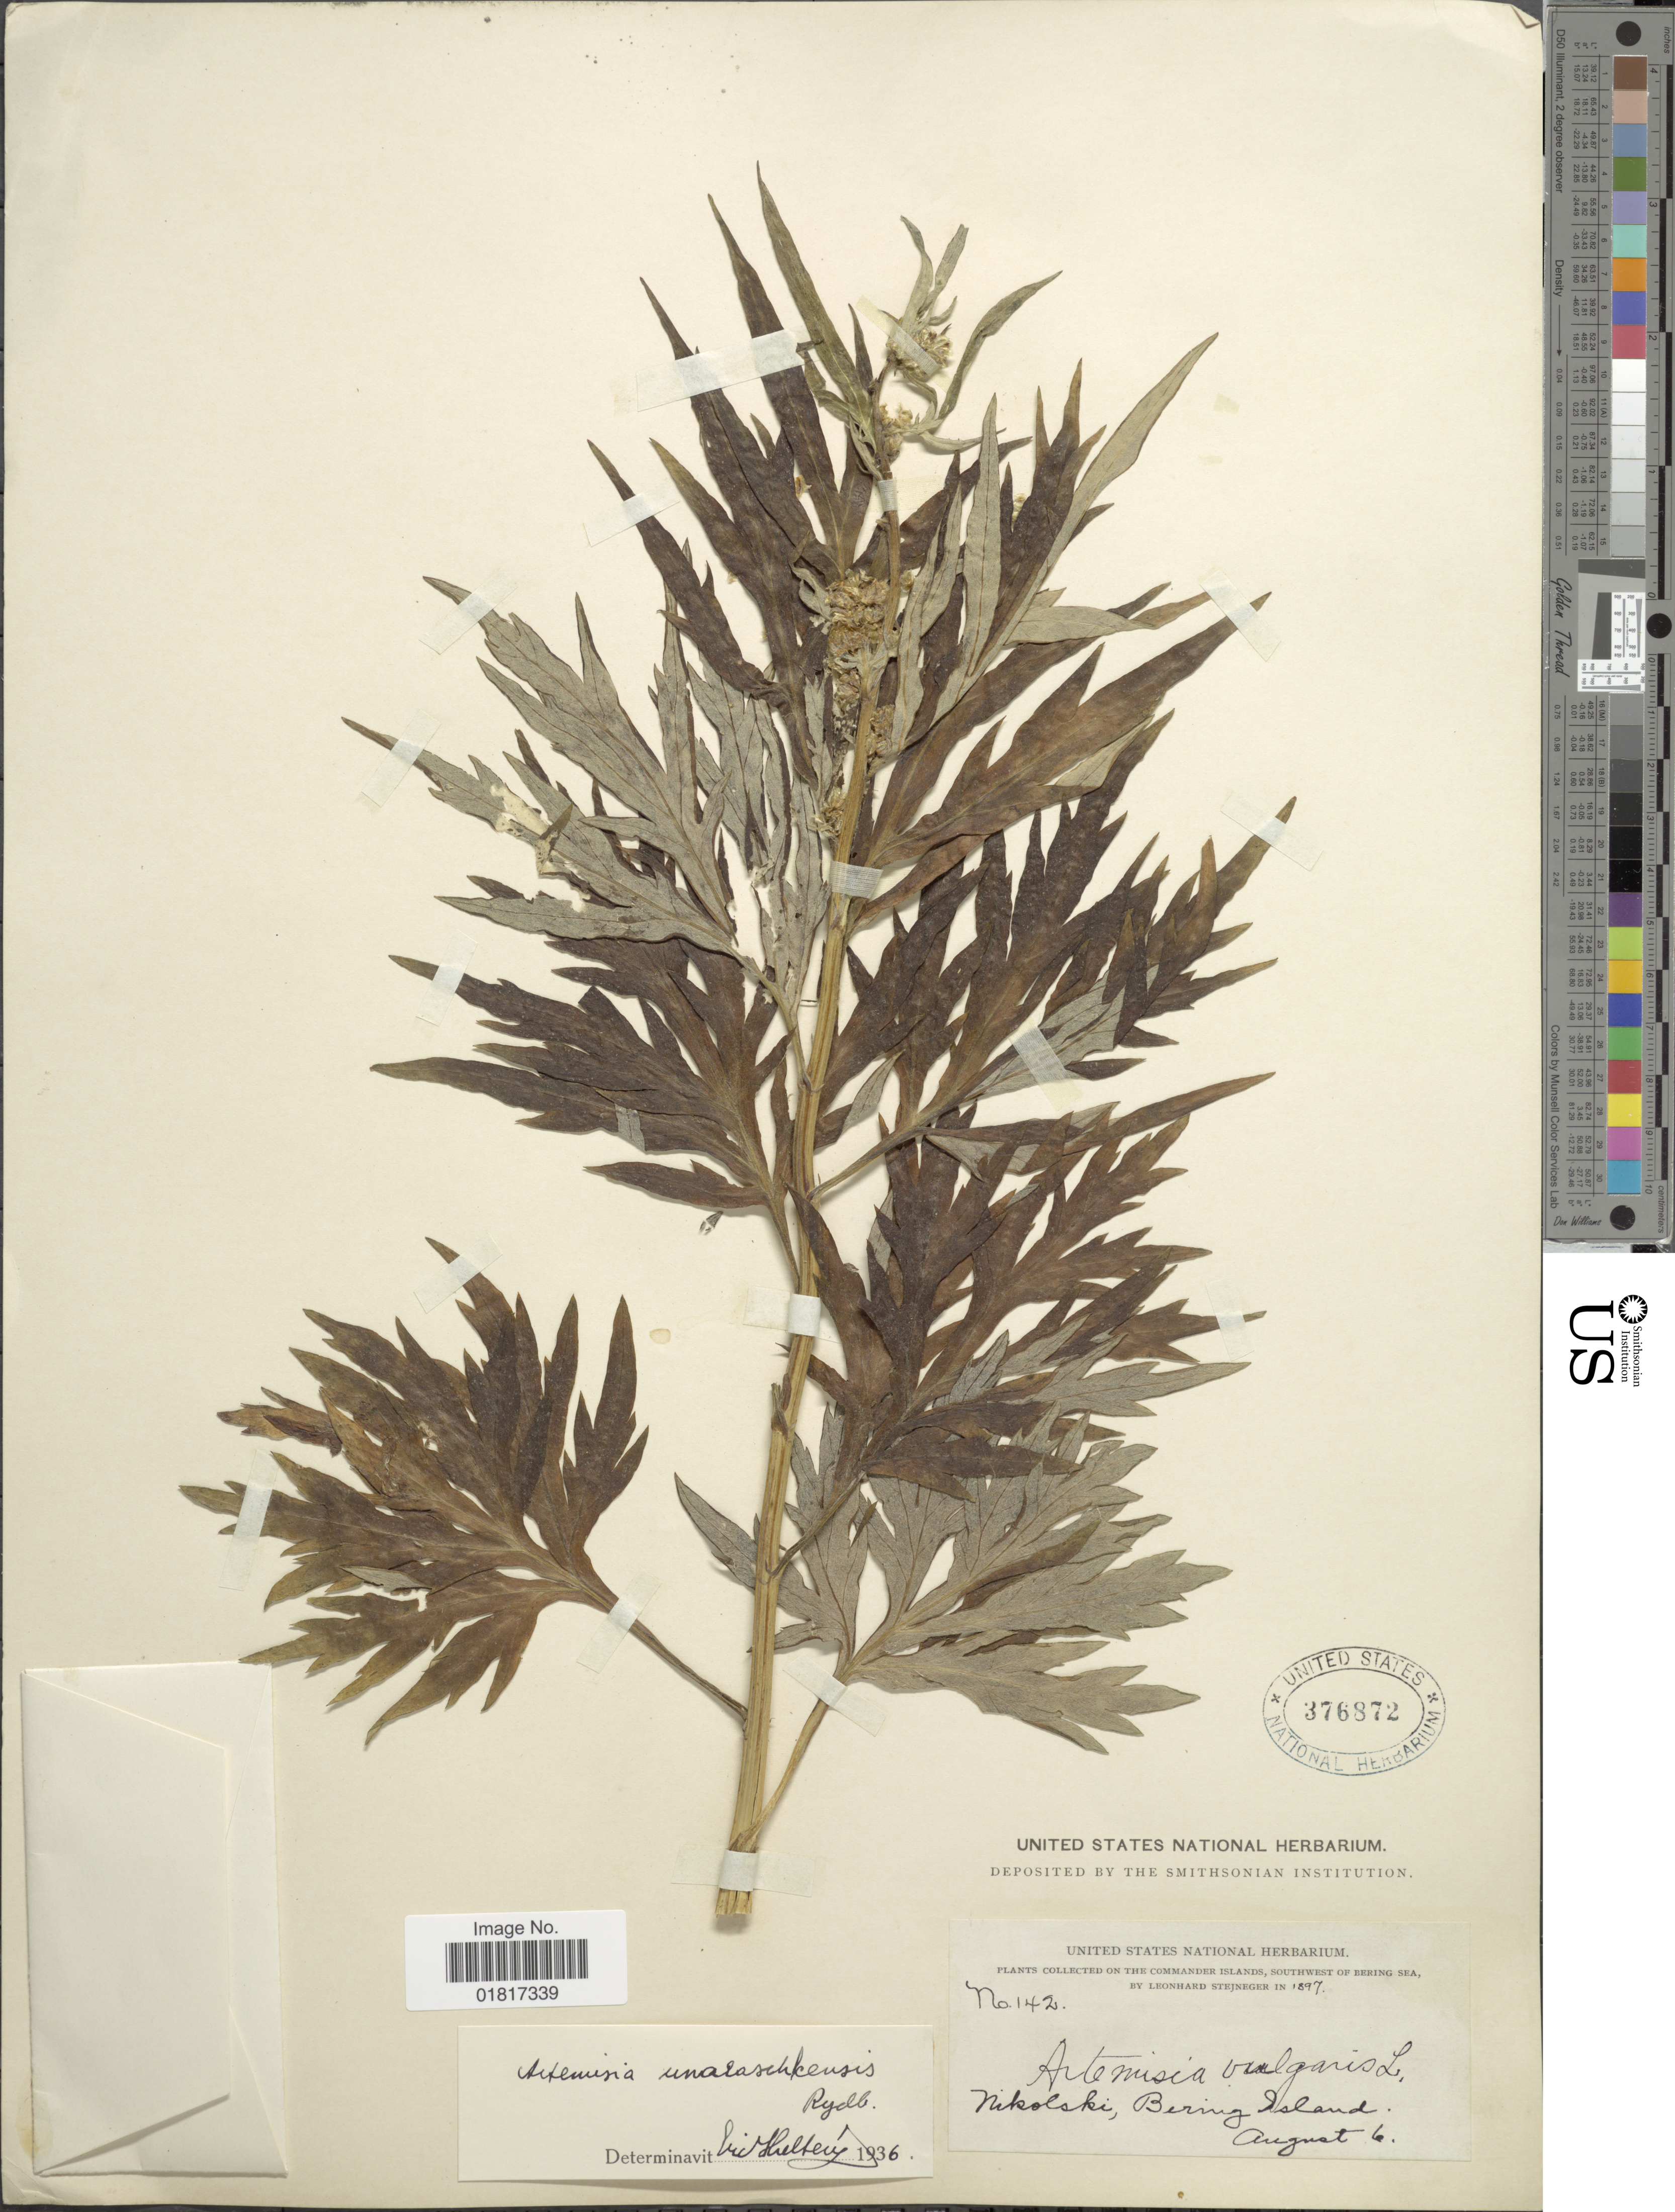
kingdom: Plantae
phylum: Tracheophyta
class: Magnoliopsida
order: Asterales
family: Asteraceae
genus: Artemisia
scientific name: Artemisia unalaskensis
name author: Rydb.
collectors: L. Stejneger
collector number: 142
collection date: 1897-08-06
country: Russian Federation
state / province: Kamchatka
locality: The Commander Islands, Southwest of Bering sea, Nikolski, bering Island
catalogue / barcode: US 376872